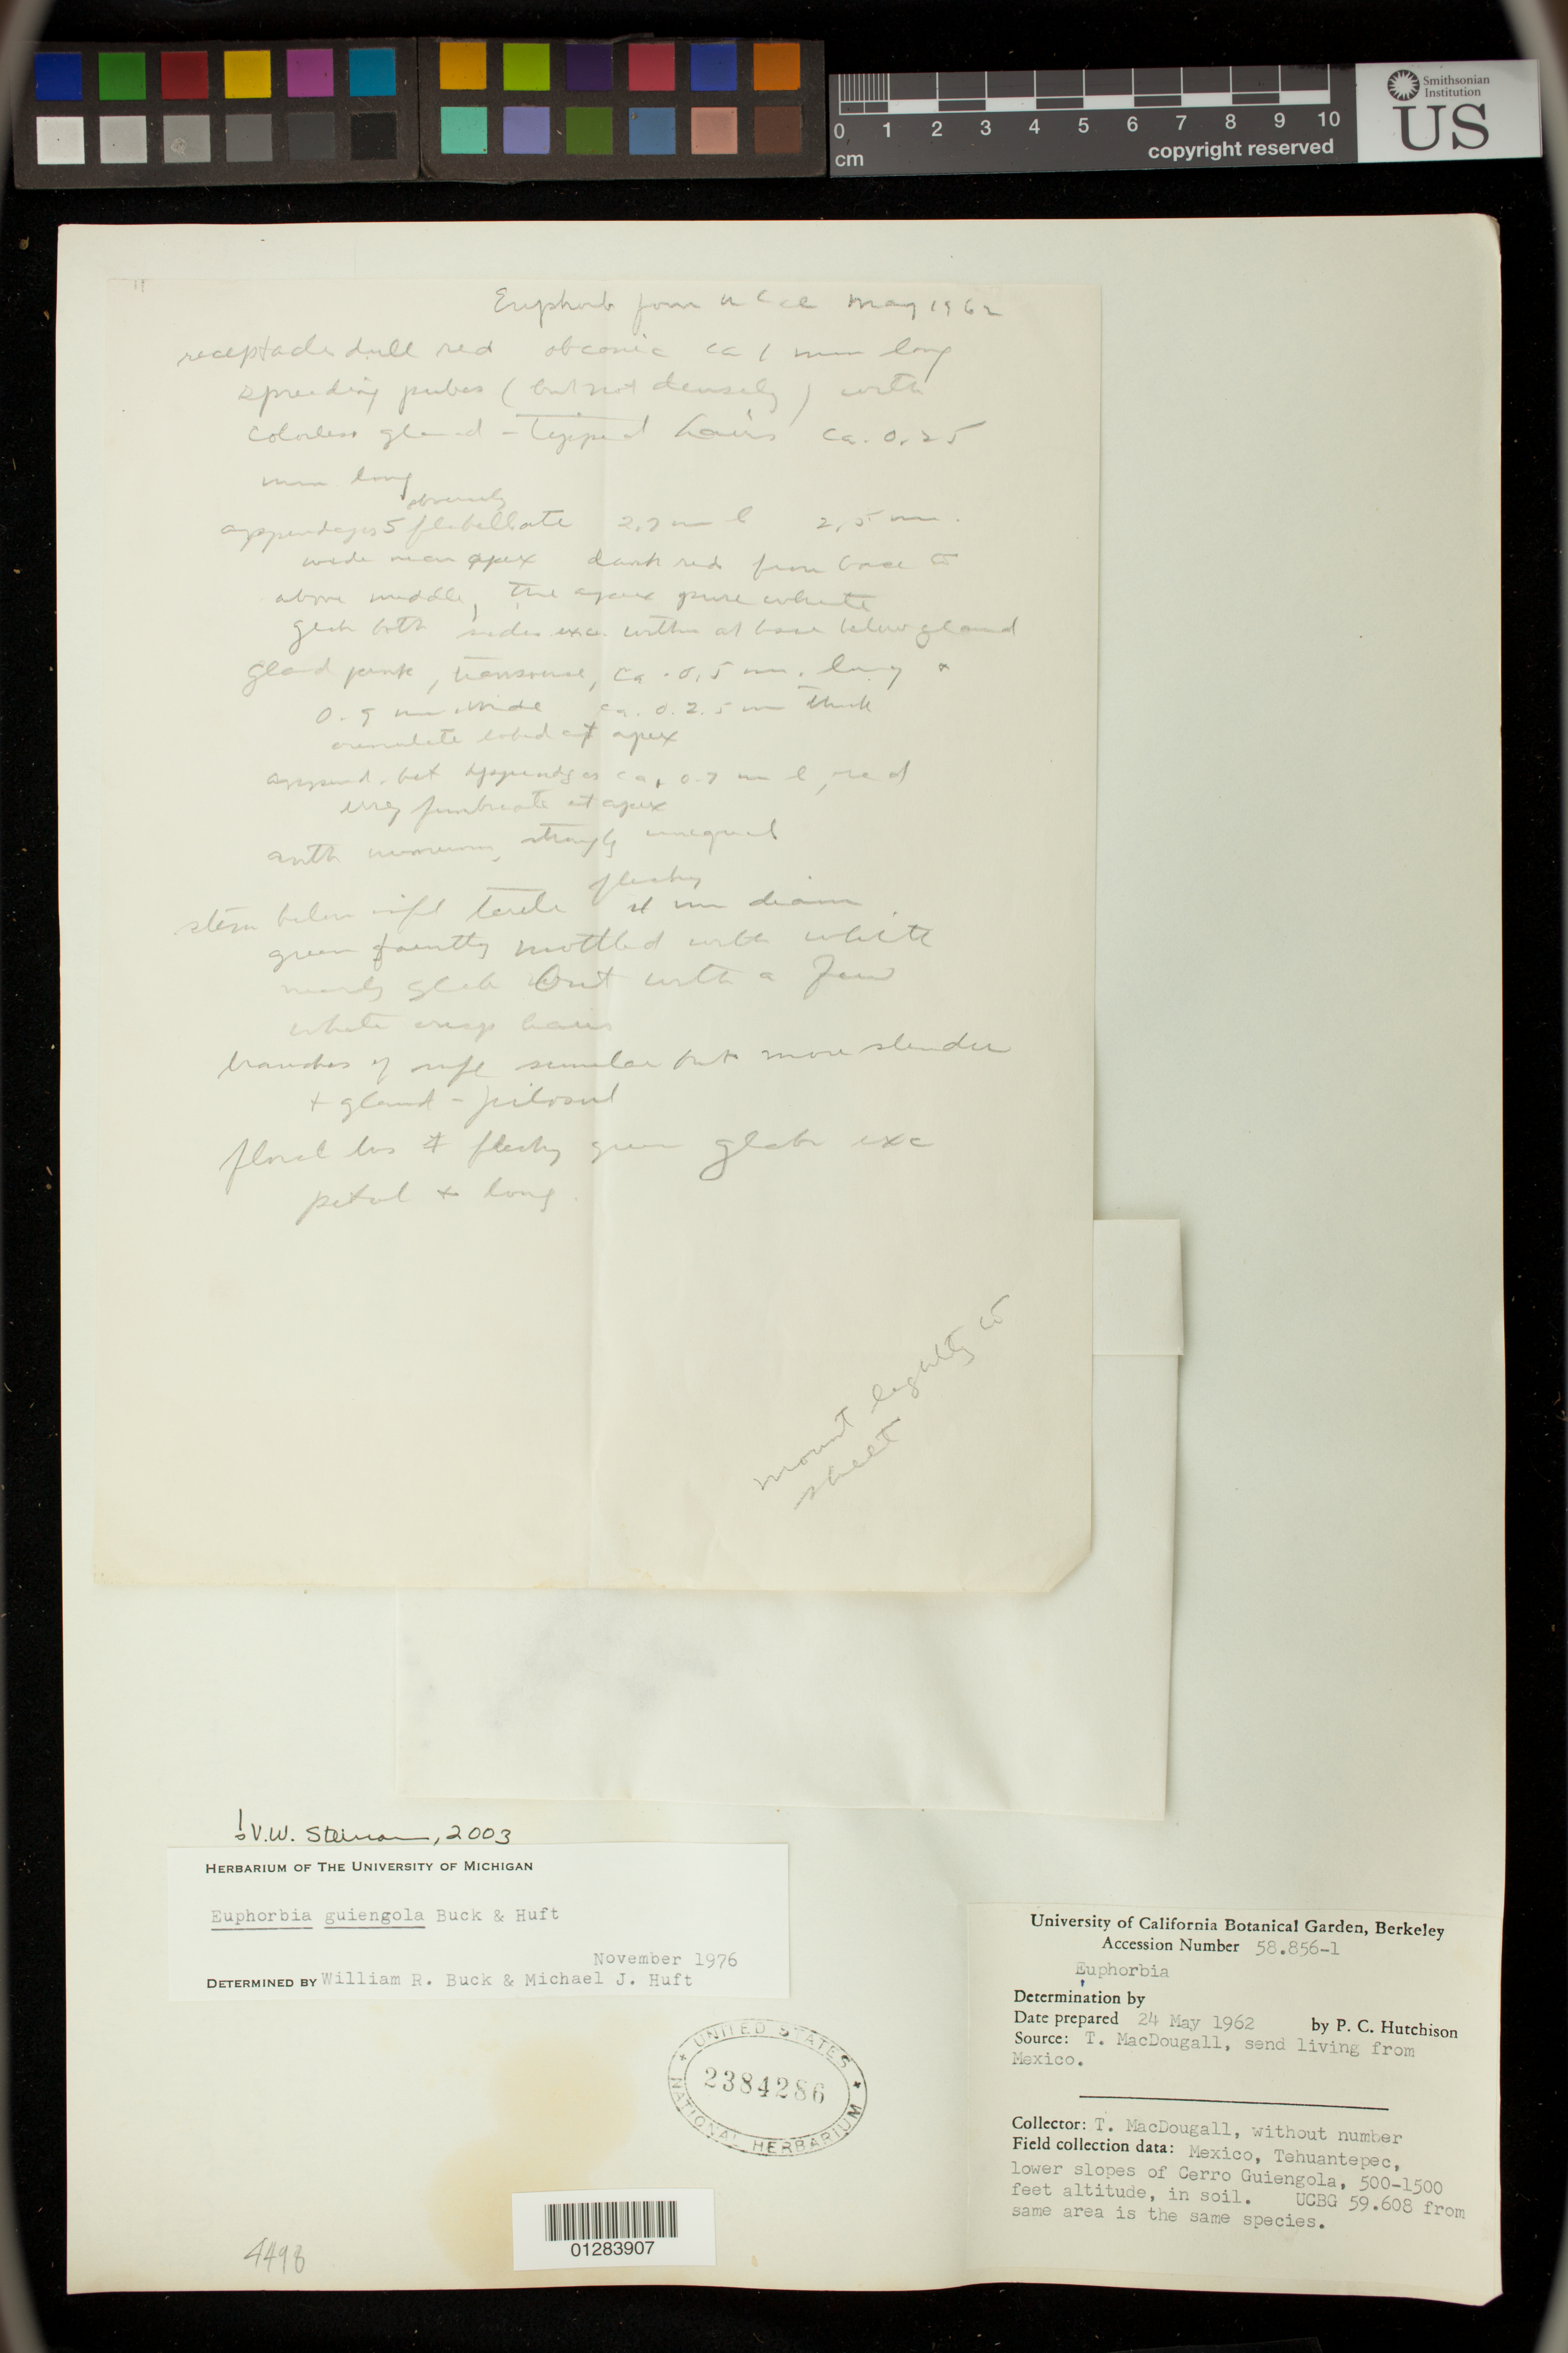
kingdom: Plantae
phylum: Tracheophyta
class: Magnoliopsida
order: Malpighiales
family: Euphorbiaceae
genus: Euphorbia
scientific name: Euphorbia guiengola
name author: W.R. Buck & Huft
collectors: T. B. MacDougall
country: Mexico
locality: Tehuantepec, slopes of Cerro Guiengola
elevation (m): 152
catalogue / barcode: US 2384286